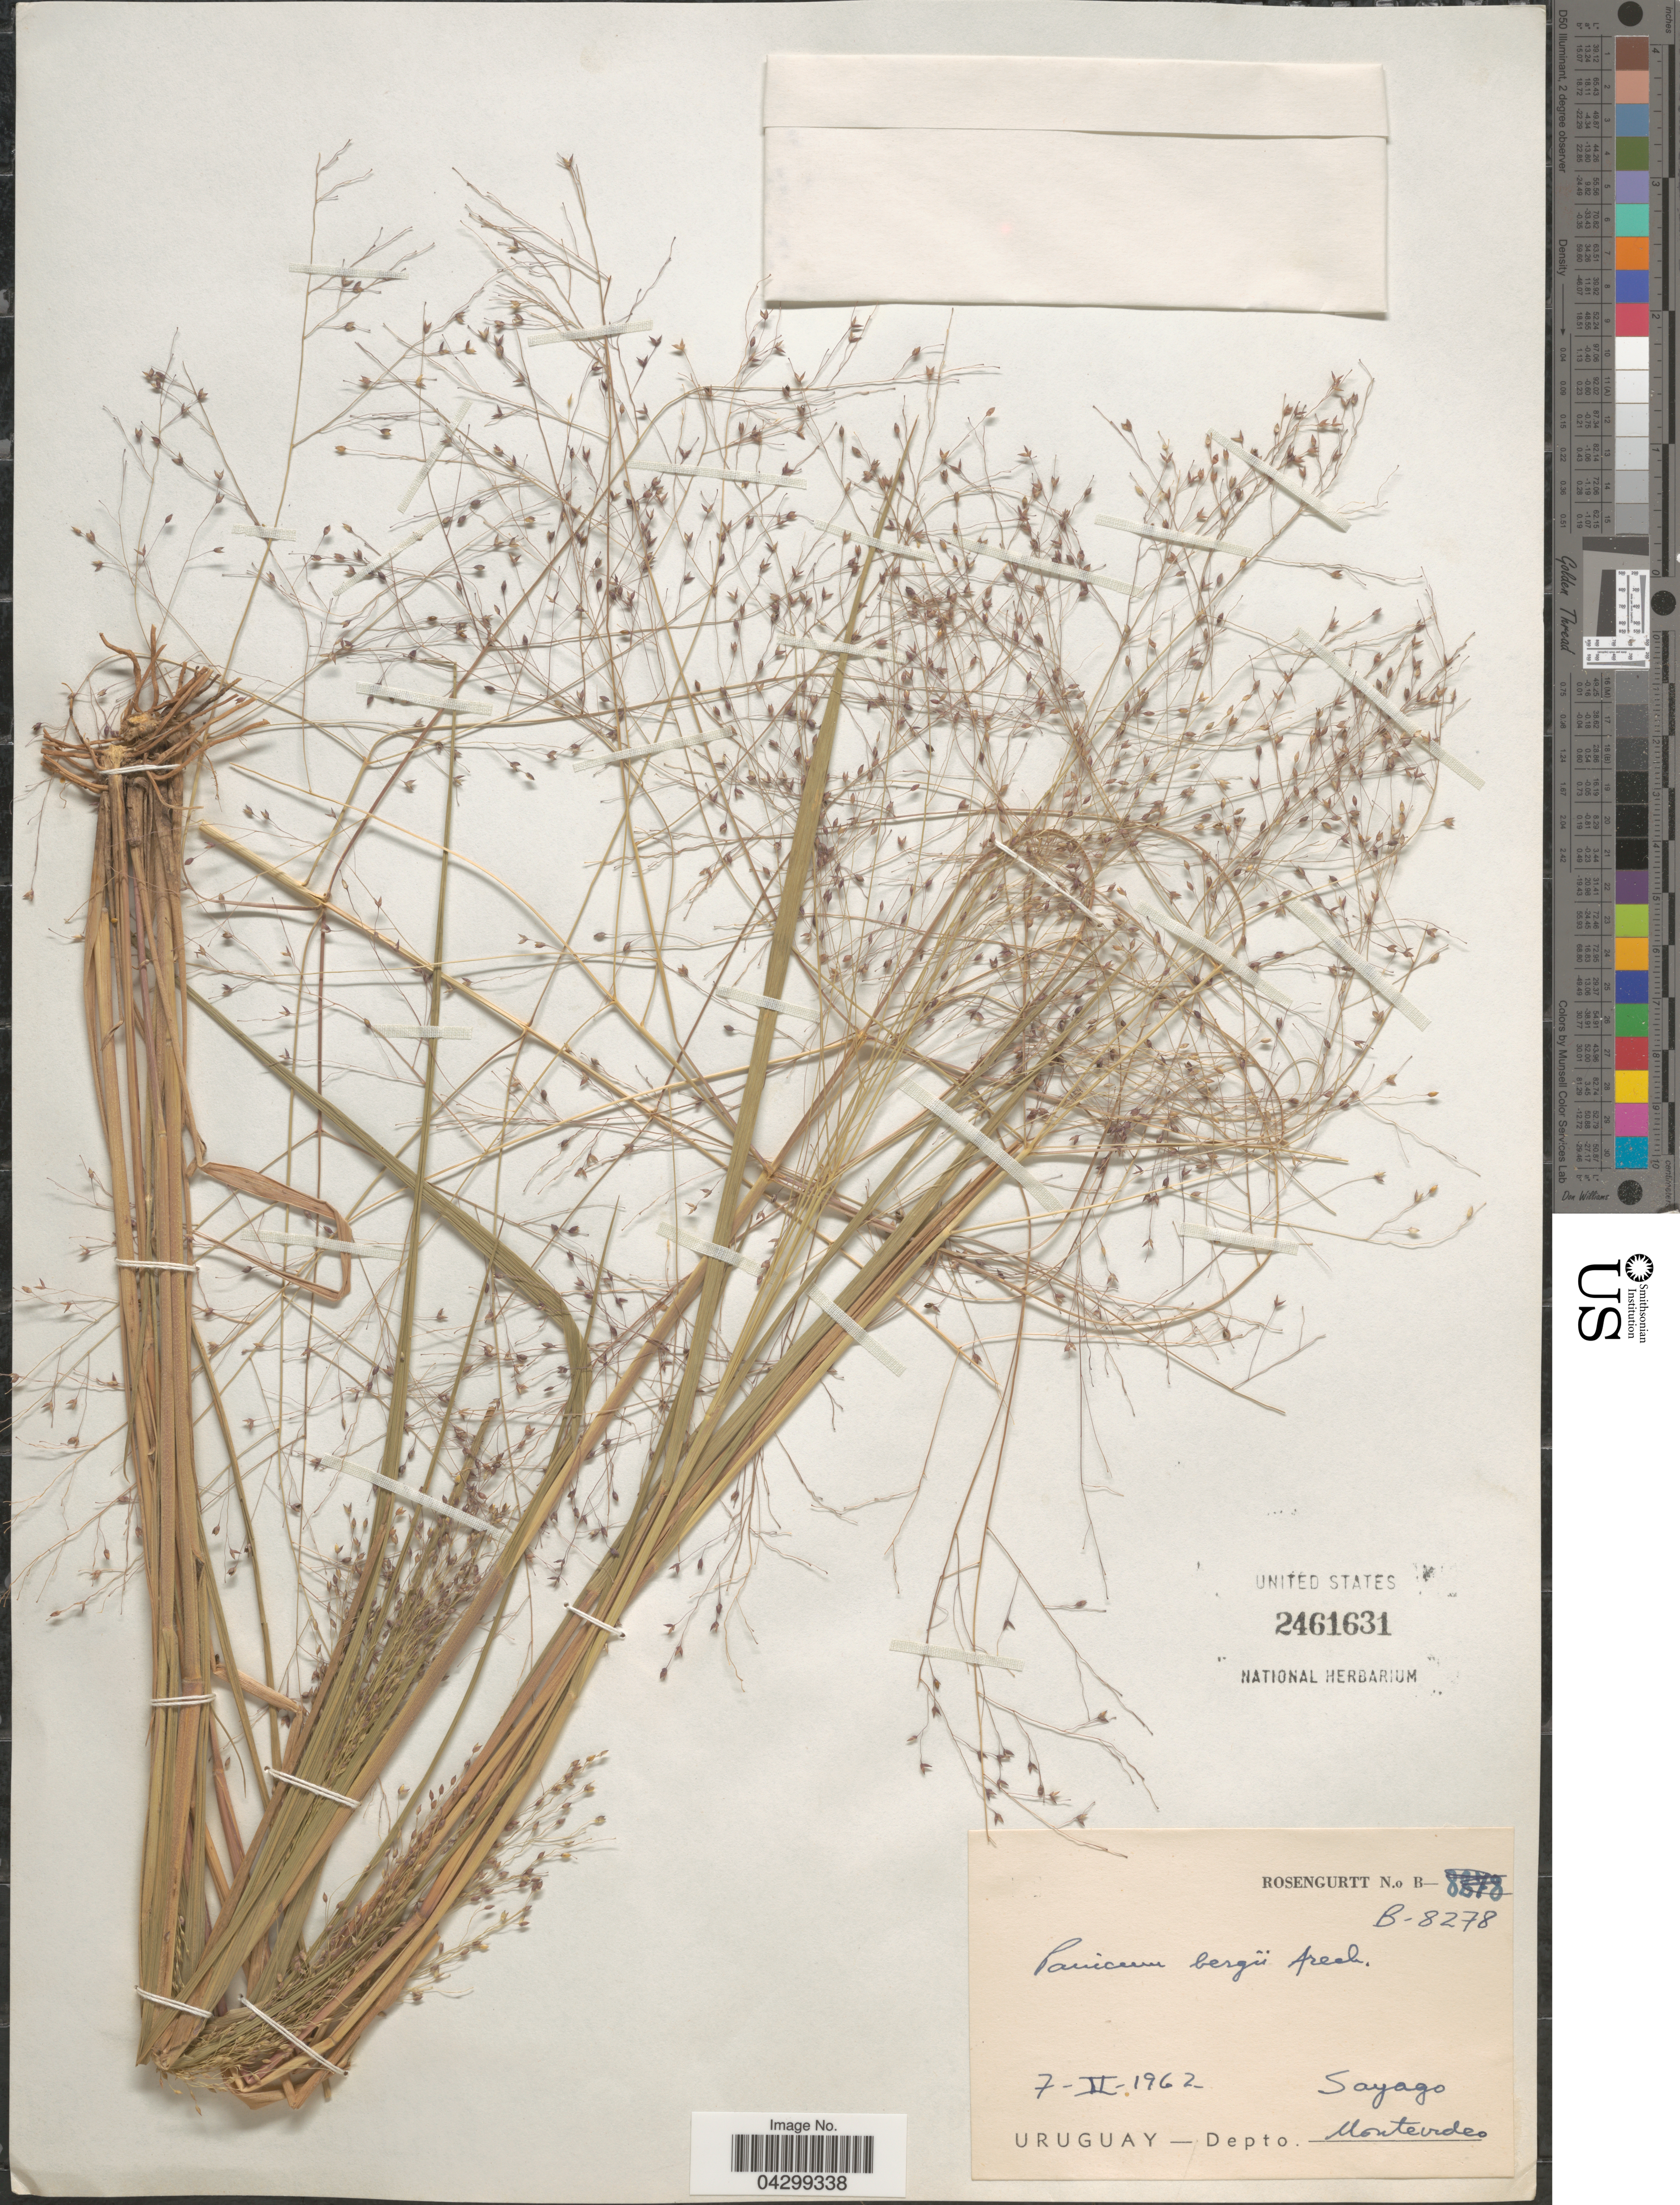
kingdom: Plantae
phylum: Tracheophyta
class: Liliopsida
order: Poales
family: Poaceae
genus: Panicum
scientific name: Panicum bergii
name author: Arechav.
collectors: Rosengurtt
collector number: B-8278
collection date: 1962-02-07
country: Uruguay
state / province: Montevideo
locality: Sayago.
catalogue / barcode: US 2461631